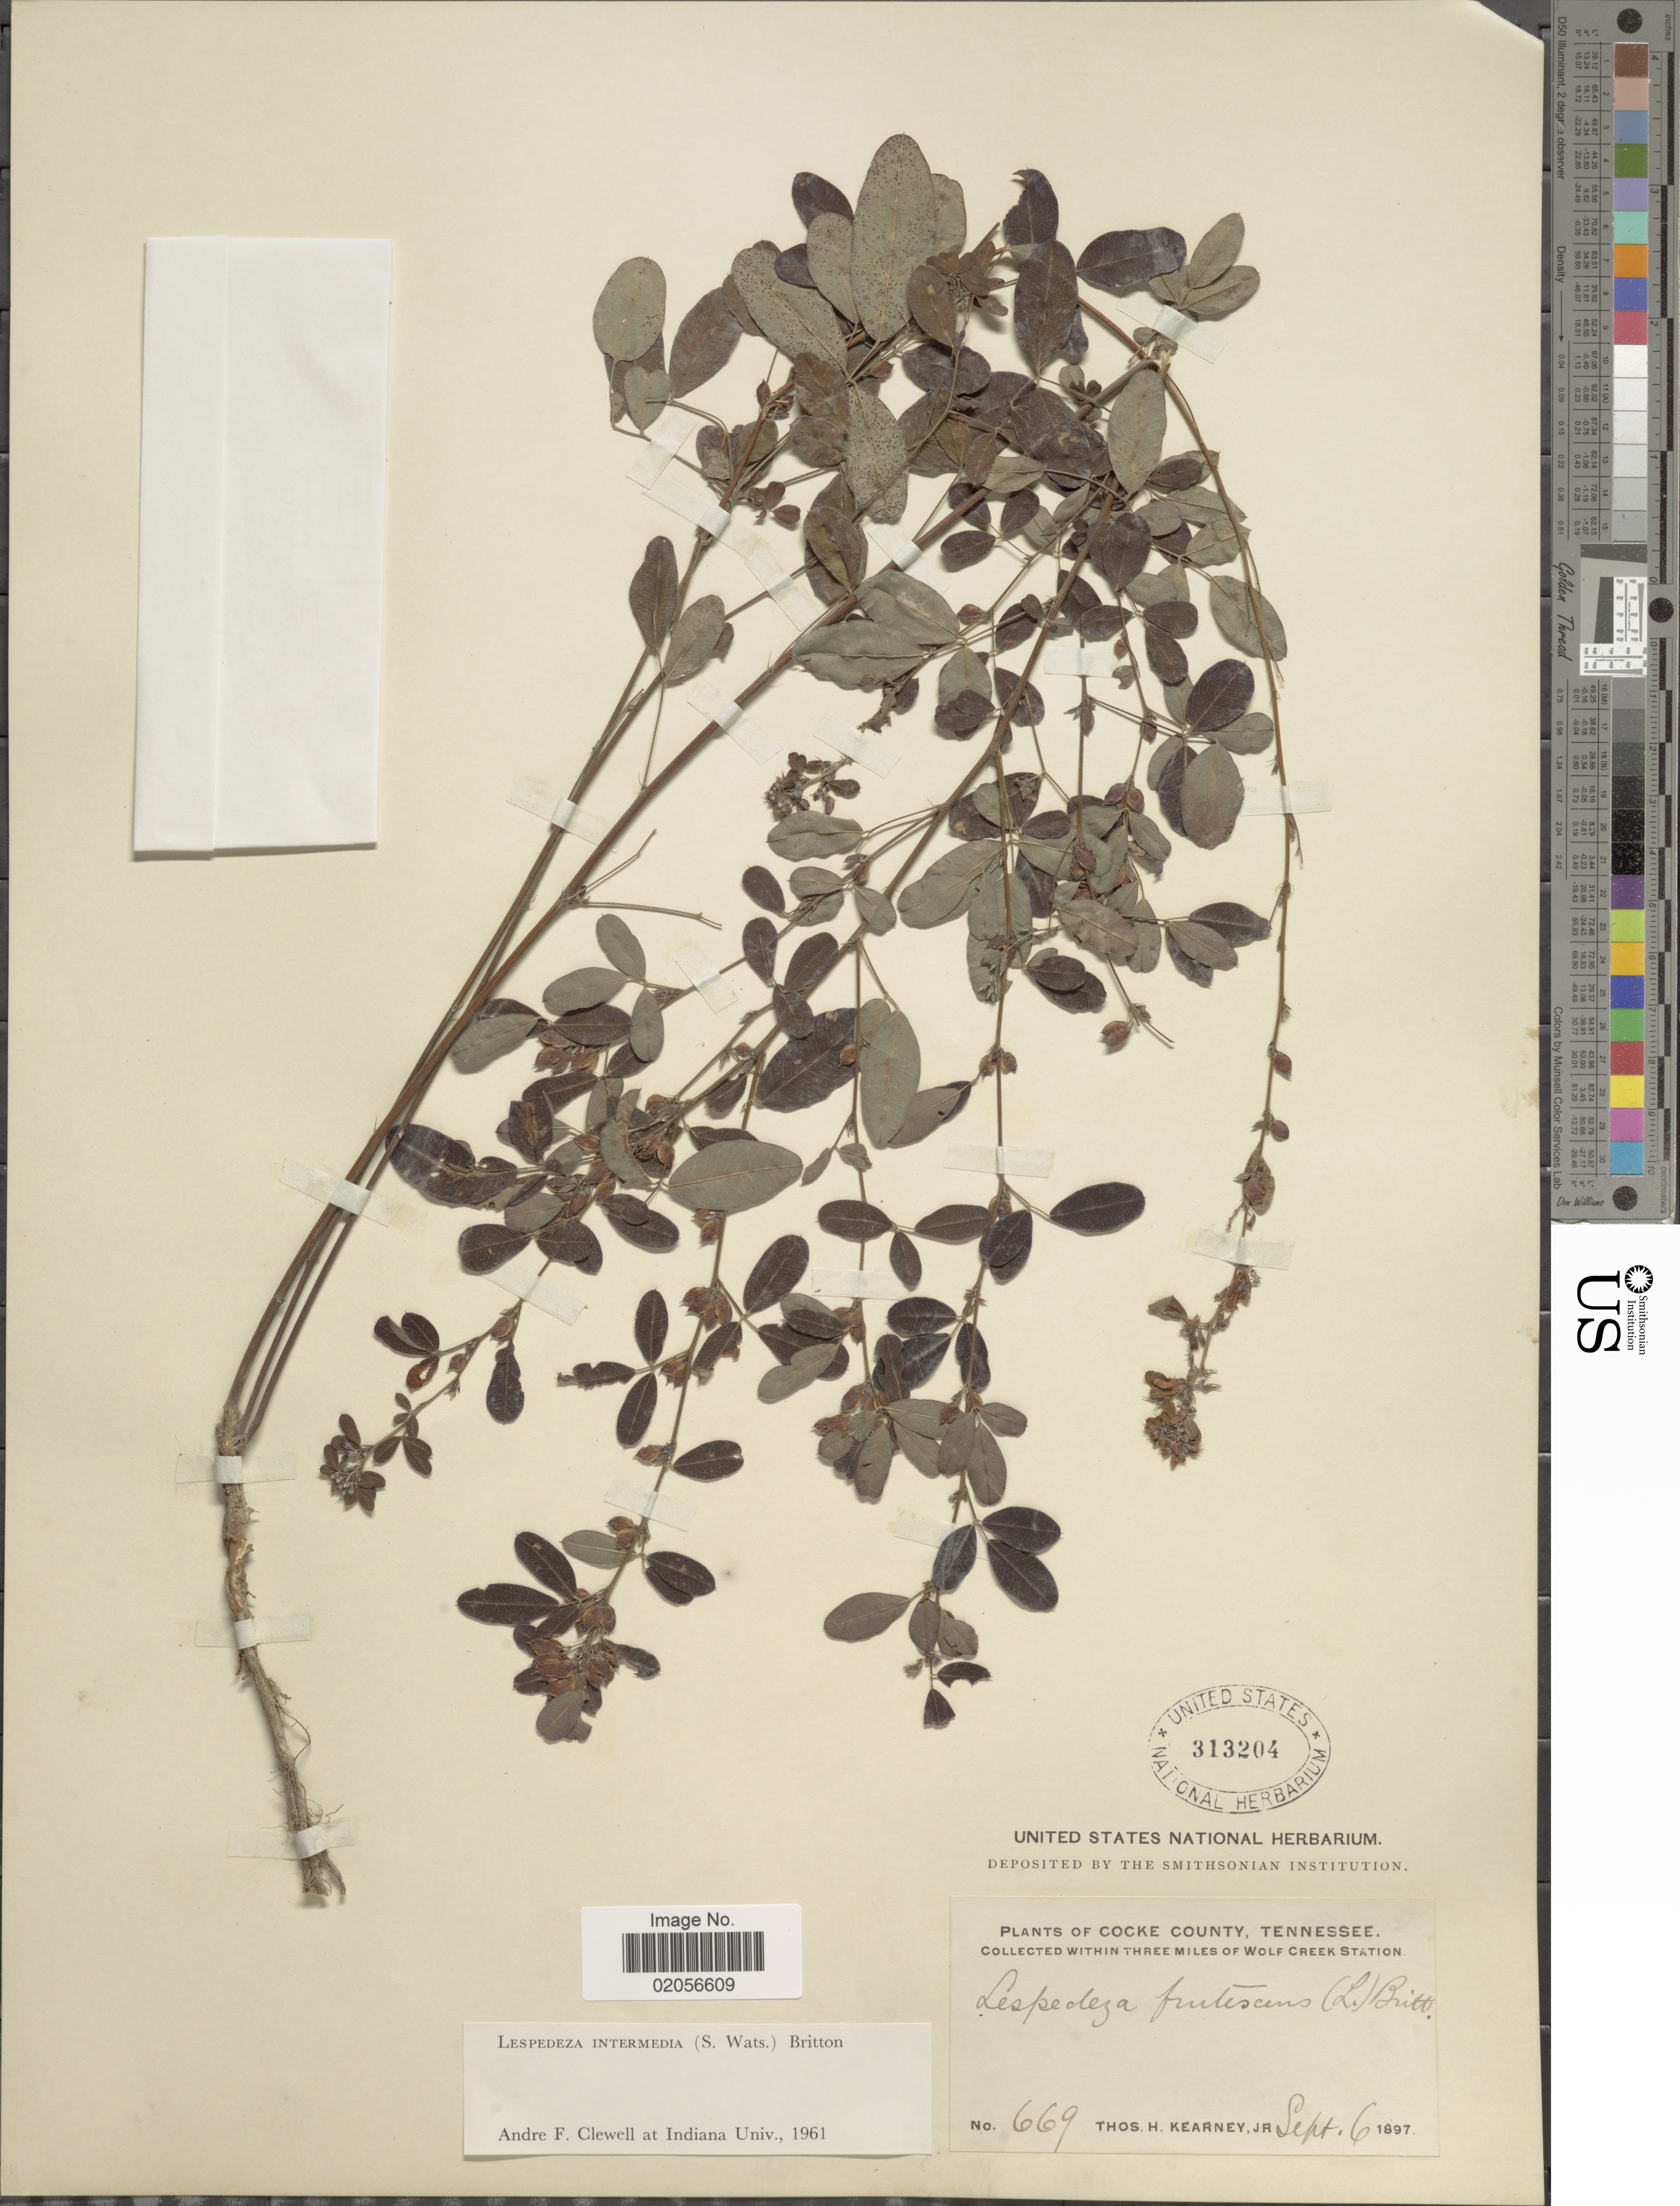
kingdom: Plantae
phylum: Tracheophyta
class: Magnoliopsida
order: Fabales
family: Fabaceae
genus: Lespedeza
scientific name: Lespedeza intermedia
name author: (S. Watson) Britton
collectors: T. H. Kearney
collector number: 669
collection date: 1897-09-06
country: United States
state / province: Tennessee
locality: Cocke County, Within Three Miles of Wolf Creek Station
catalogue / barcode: US 313204